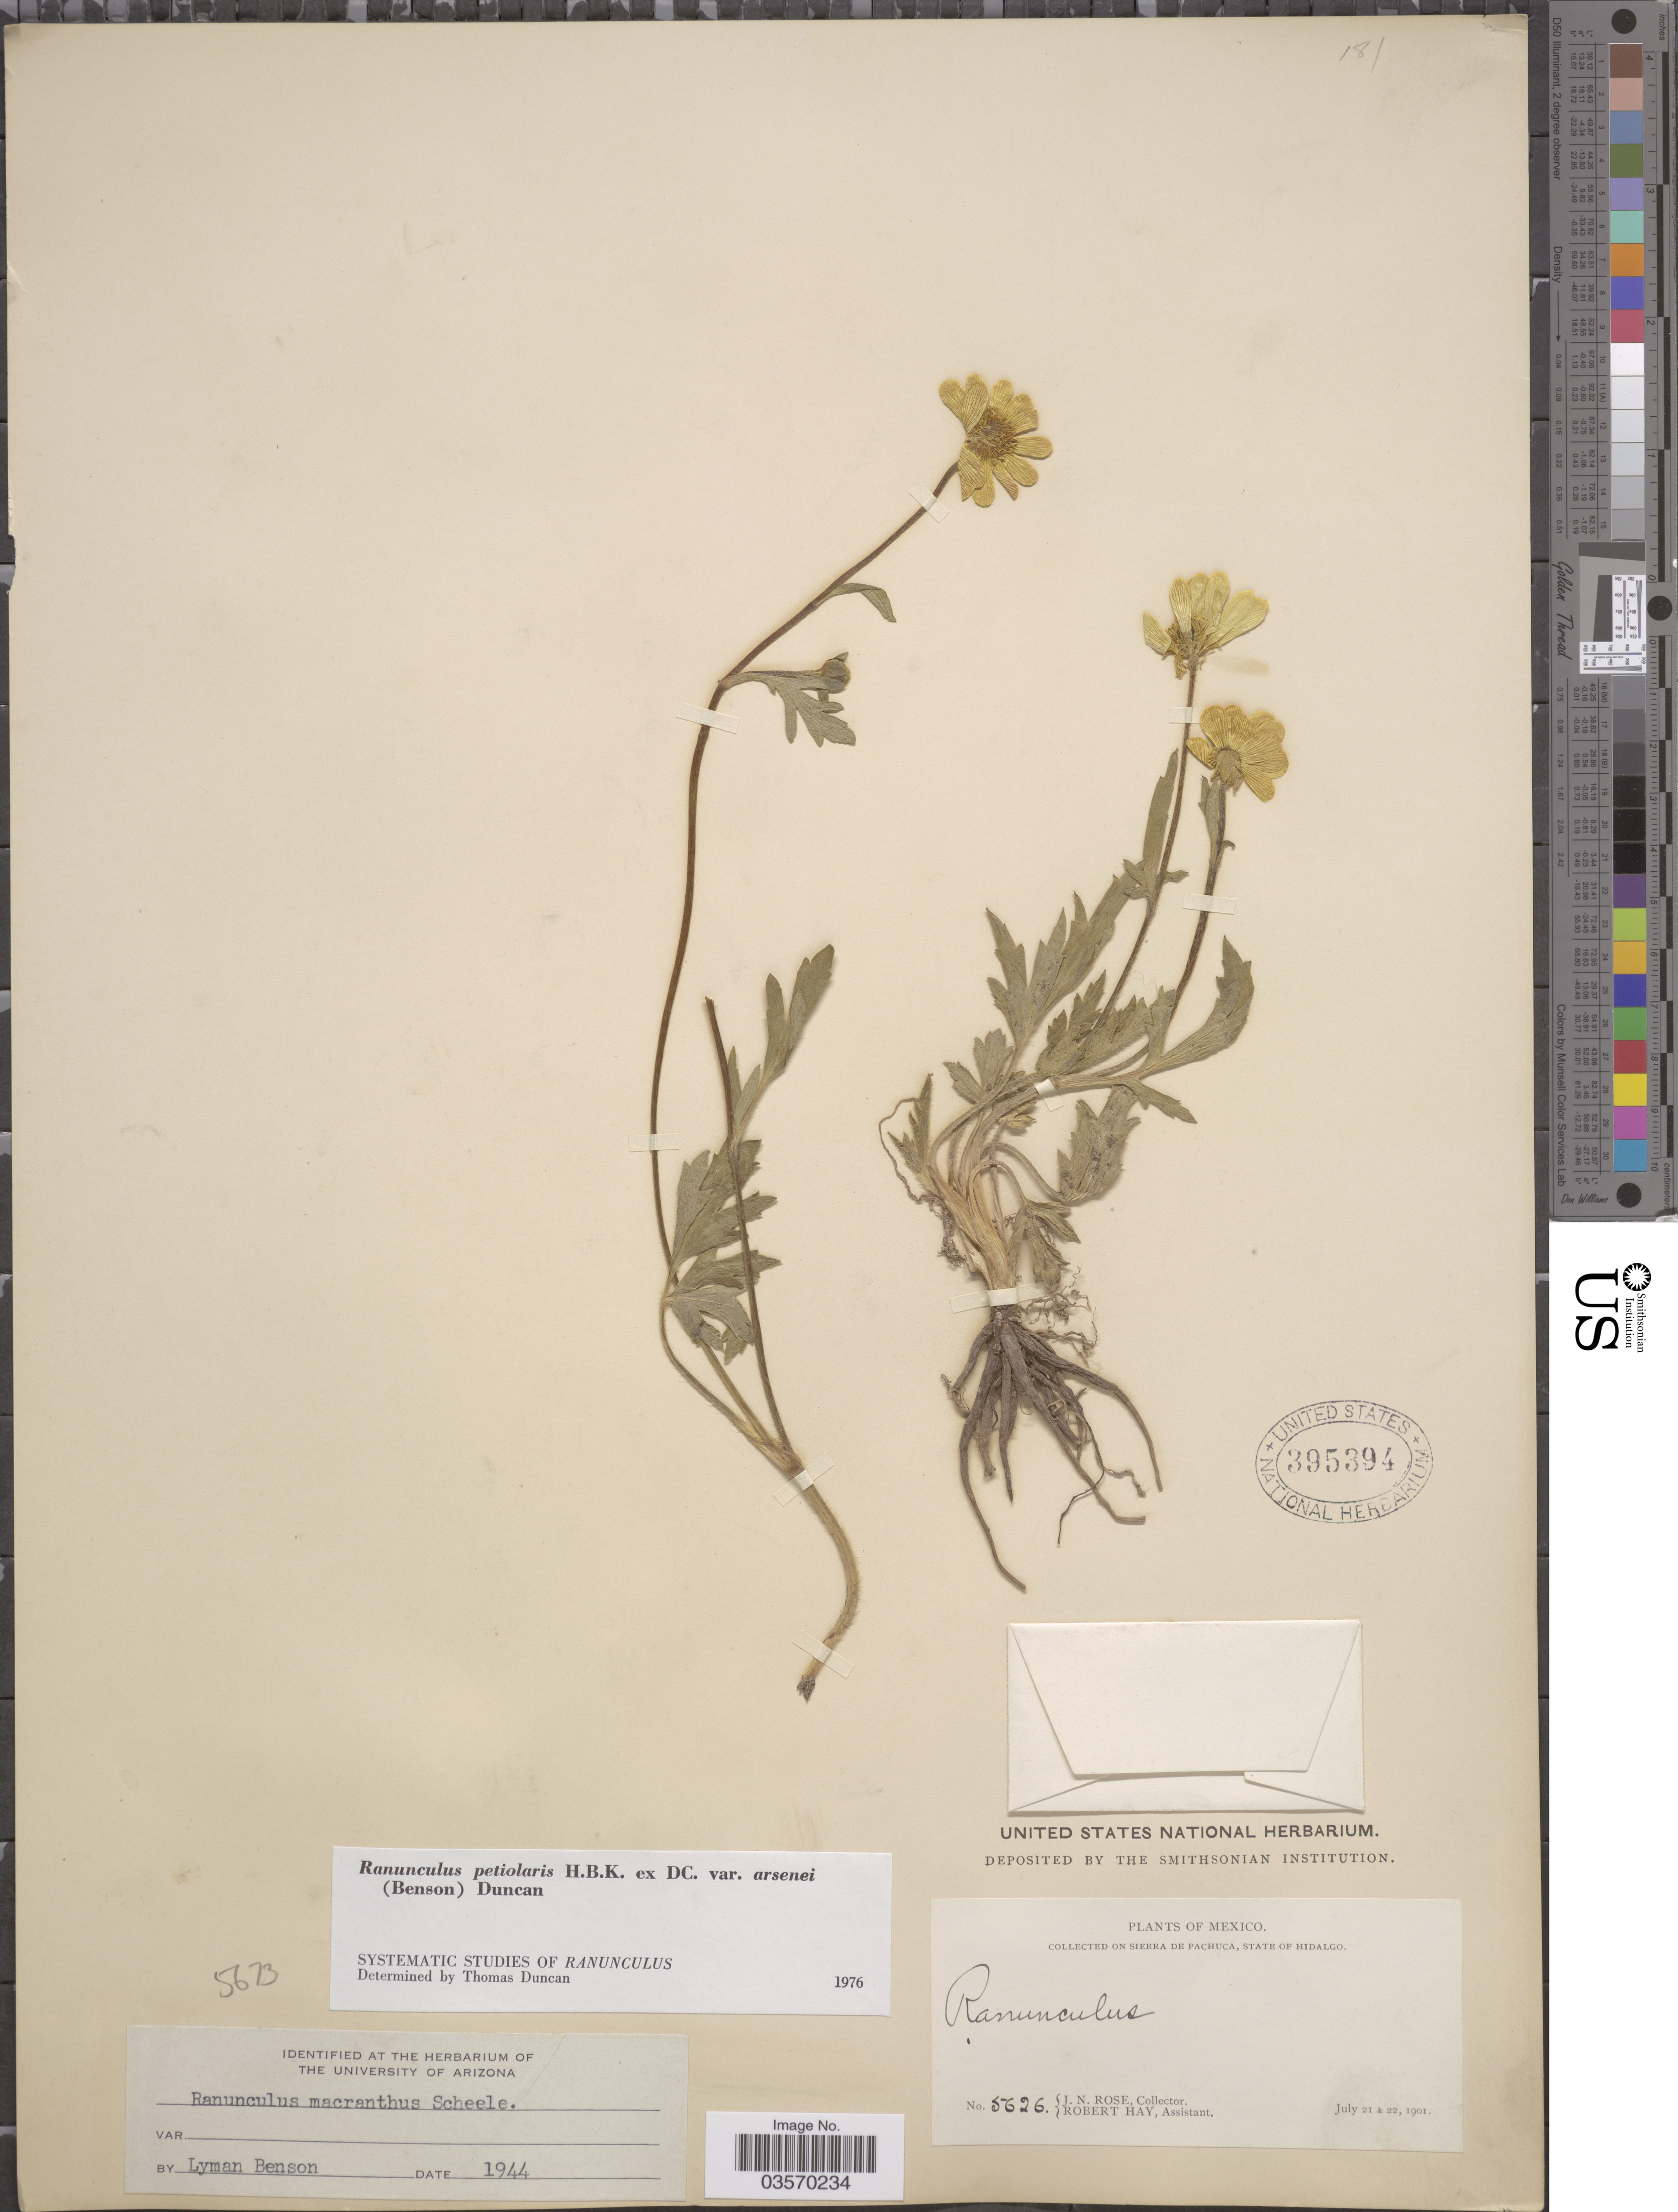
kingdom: Plantae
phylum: Tracheophyta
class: Magnoliopsida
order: Ranunculales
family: Ranunculaceae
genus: Ranunculus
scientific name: Ranunculus petiolaris var. arsenei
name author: (L.D. Benson) Duncan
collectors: J. N. Rose & R. Hay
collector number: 5626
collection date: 1901-07-21/1901-07-22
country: Mexico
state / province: Hidalgo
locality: On Sierra de Pachuca.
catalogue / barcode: US 395394